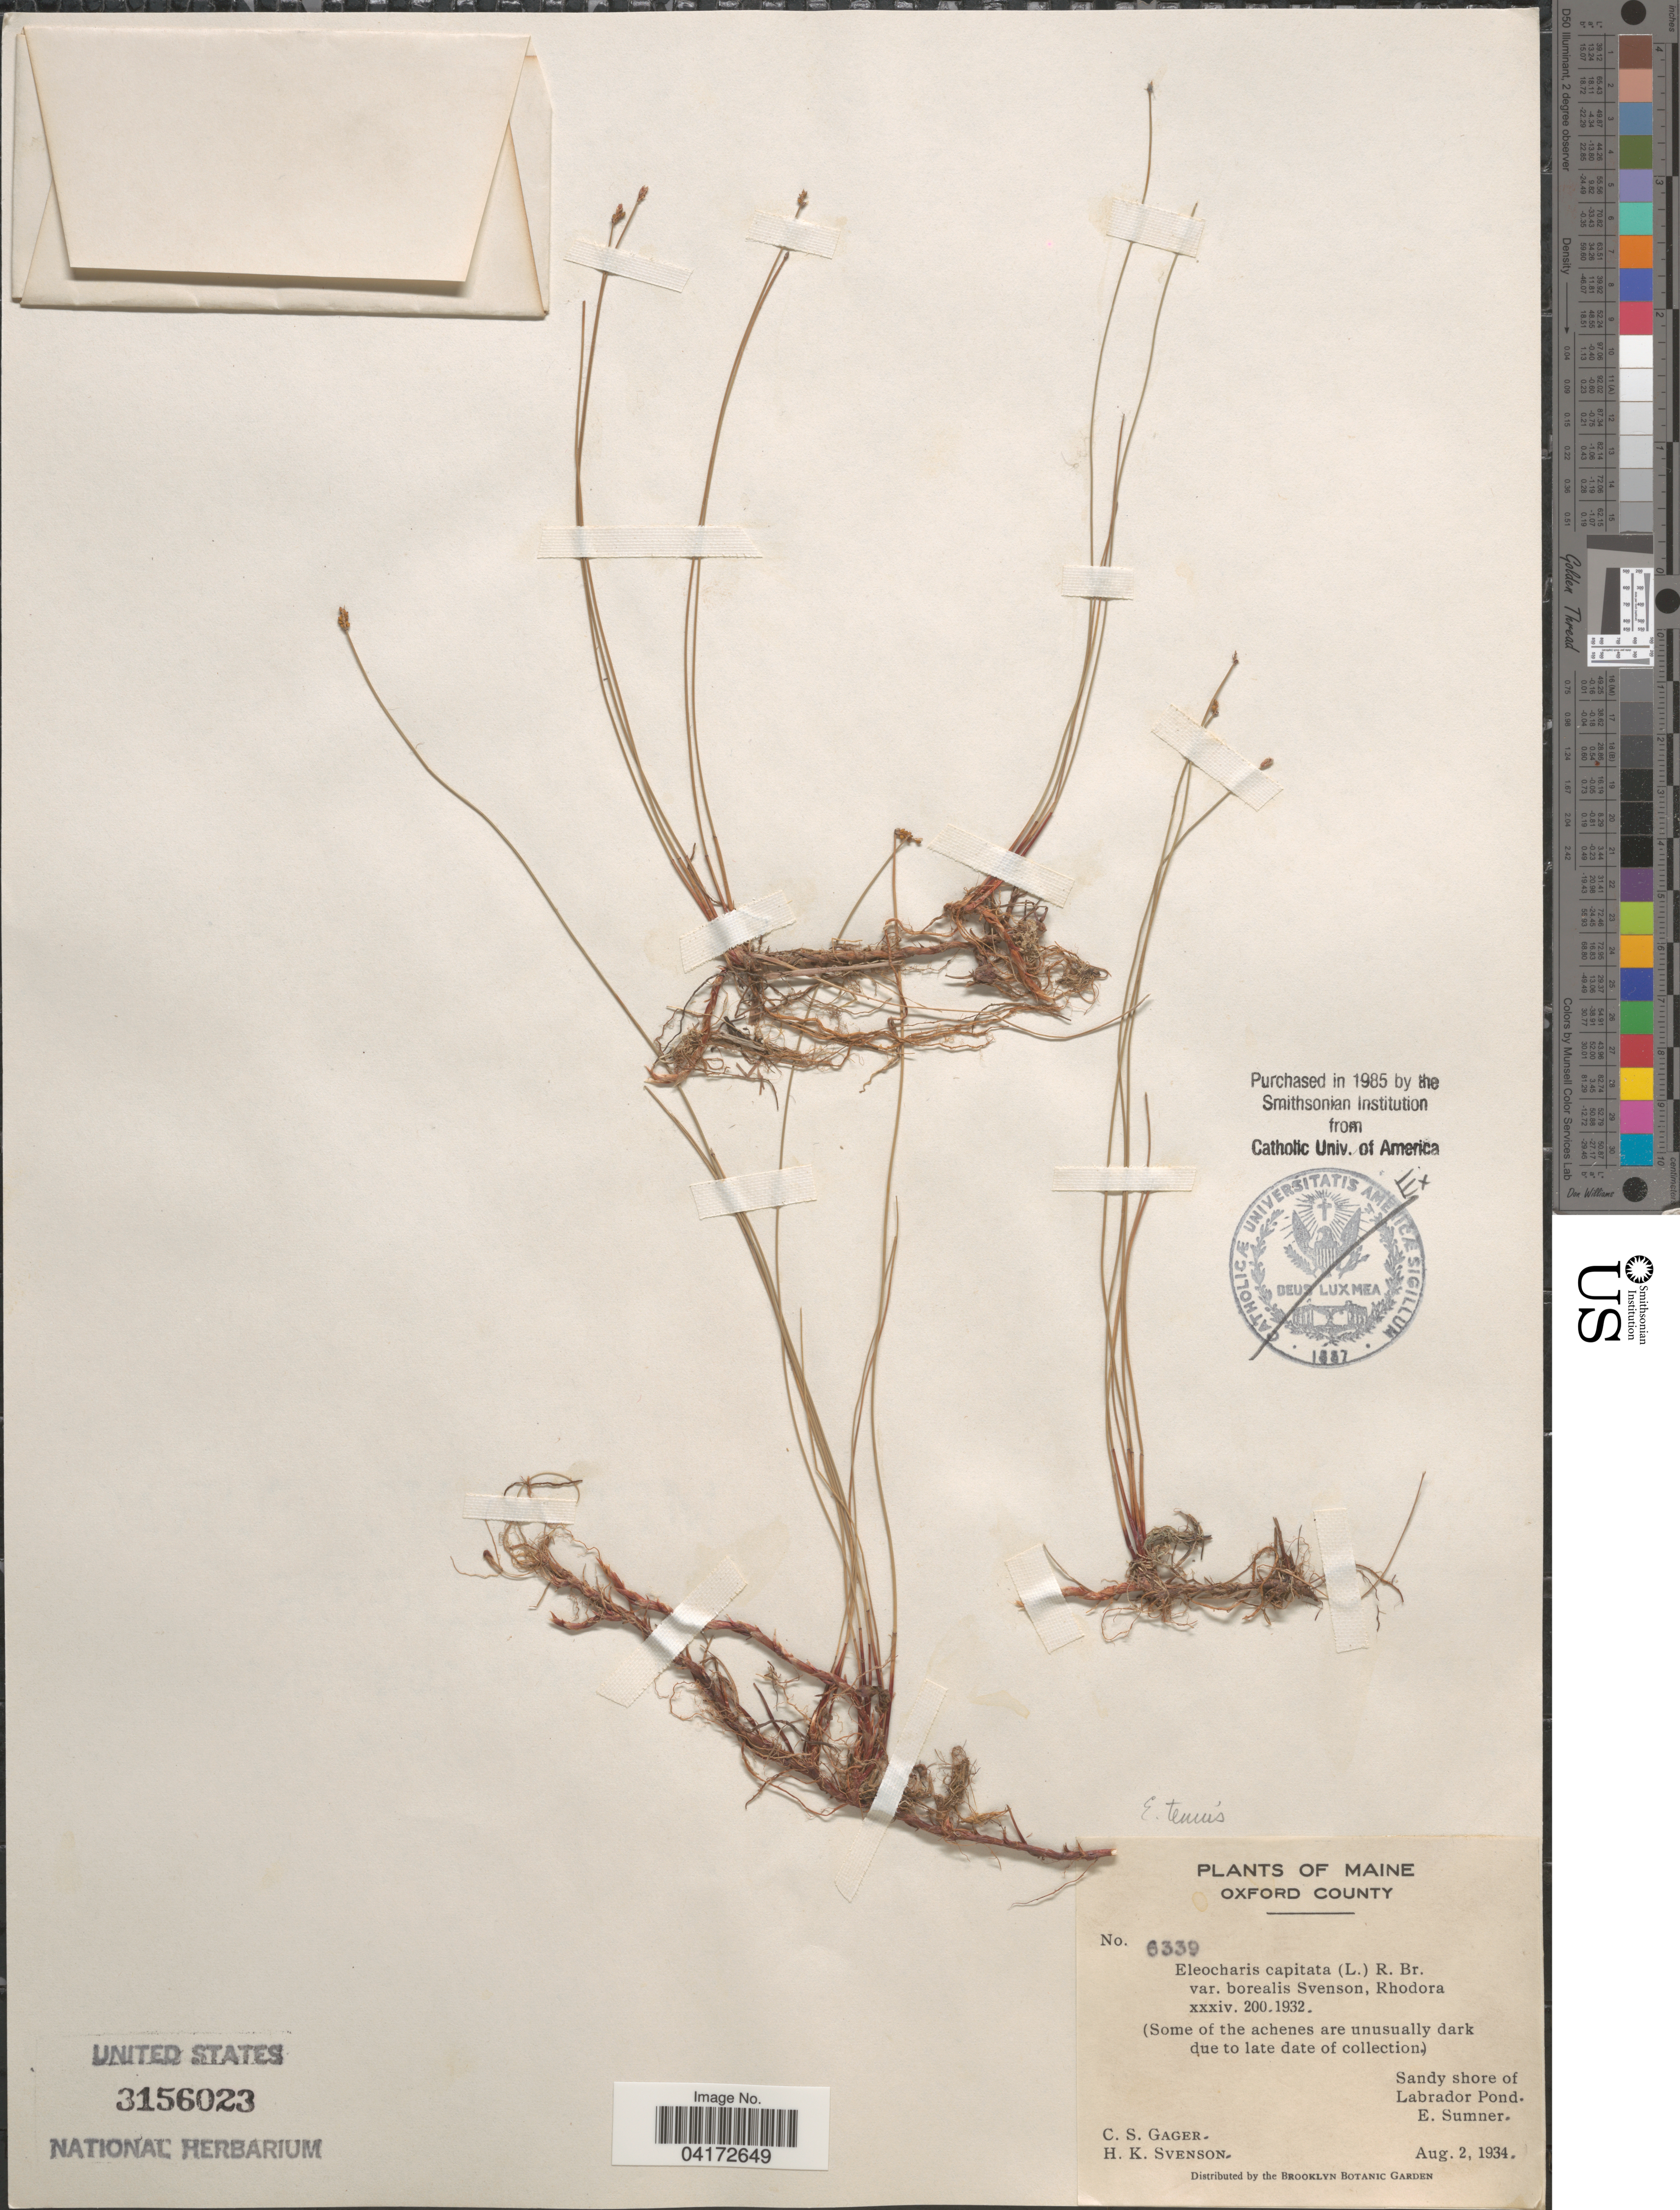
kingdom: Plantae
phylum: Tracheophyta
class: Liliopsida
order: Poales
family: Cyperaceae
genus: Eleocharis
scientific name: Eleocharis elliptica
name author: Kunth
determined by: Strong, Mark T., (BOT), Smithsonian Institution - National Museum of Natural History (UNITED STATES)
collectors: C. Gager & H. K. Svenson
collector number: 6339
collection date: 1934-08-02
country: United States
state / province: Maine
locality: Oxford County. Sandy shore of Labrador Pond. E. Sumner.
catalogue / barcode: US 3156023